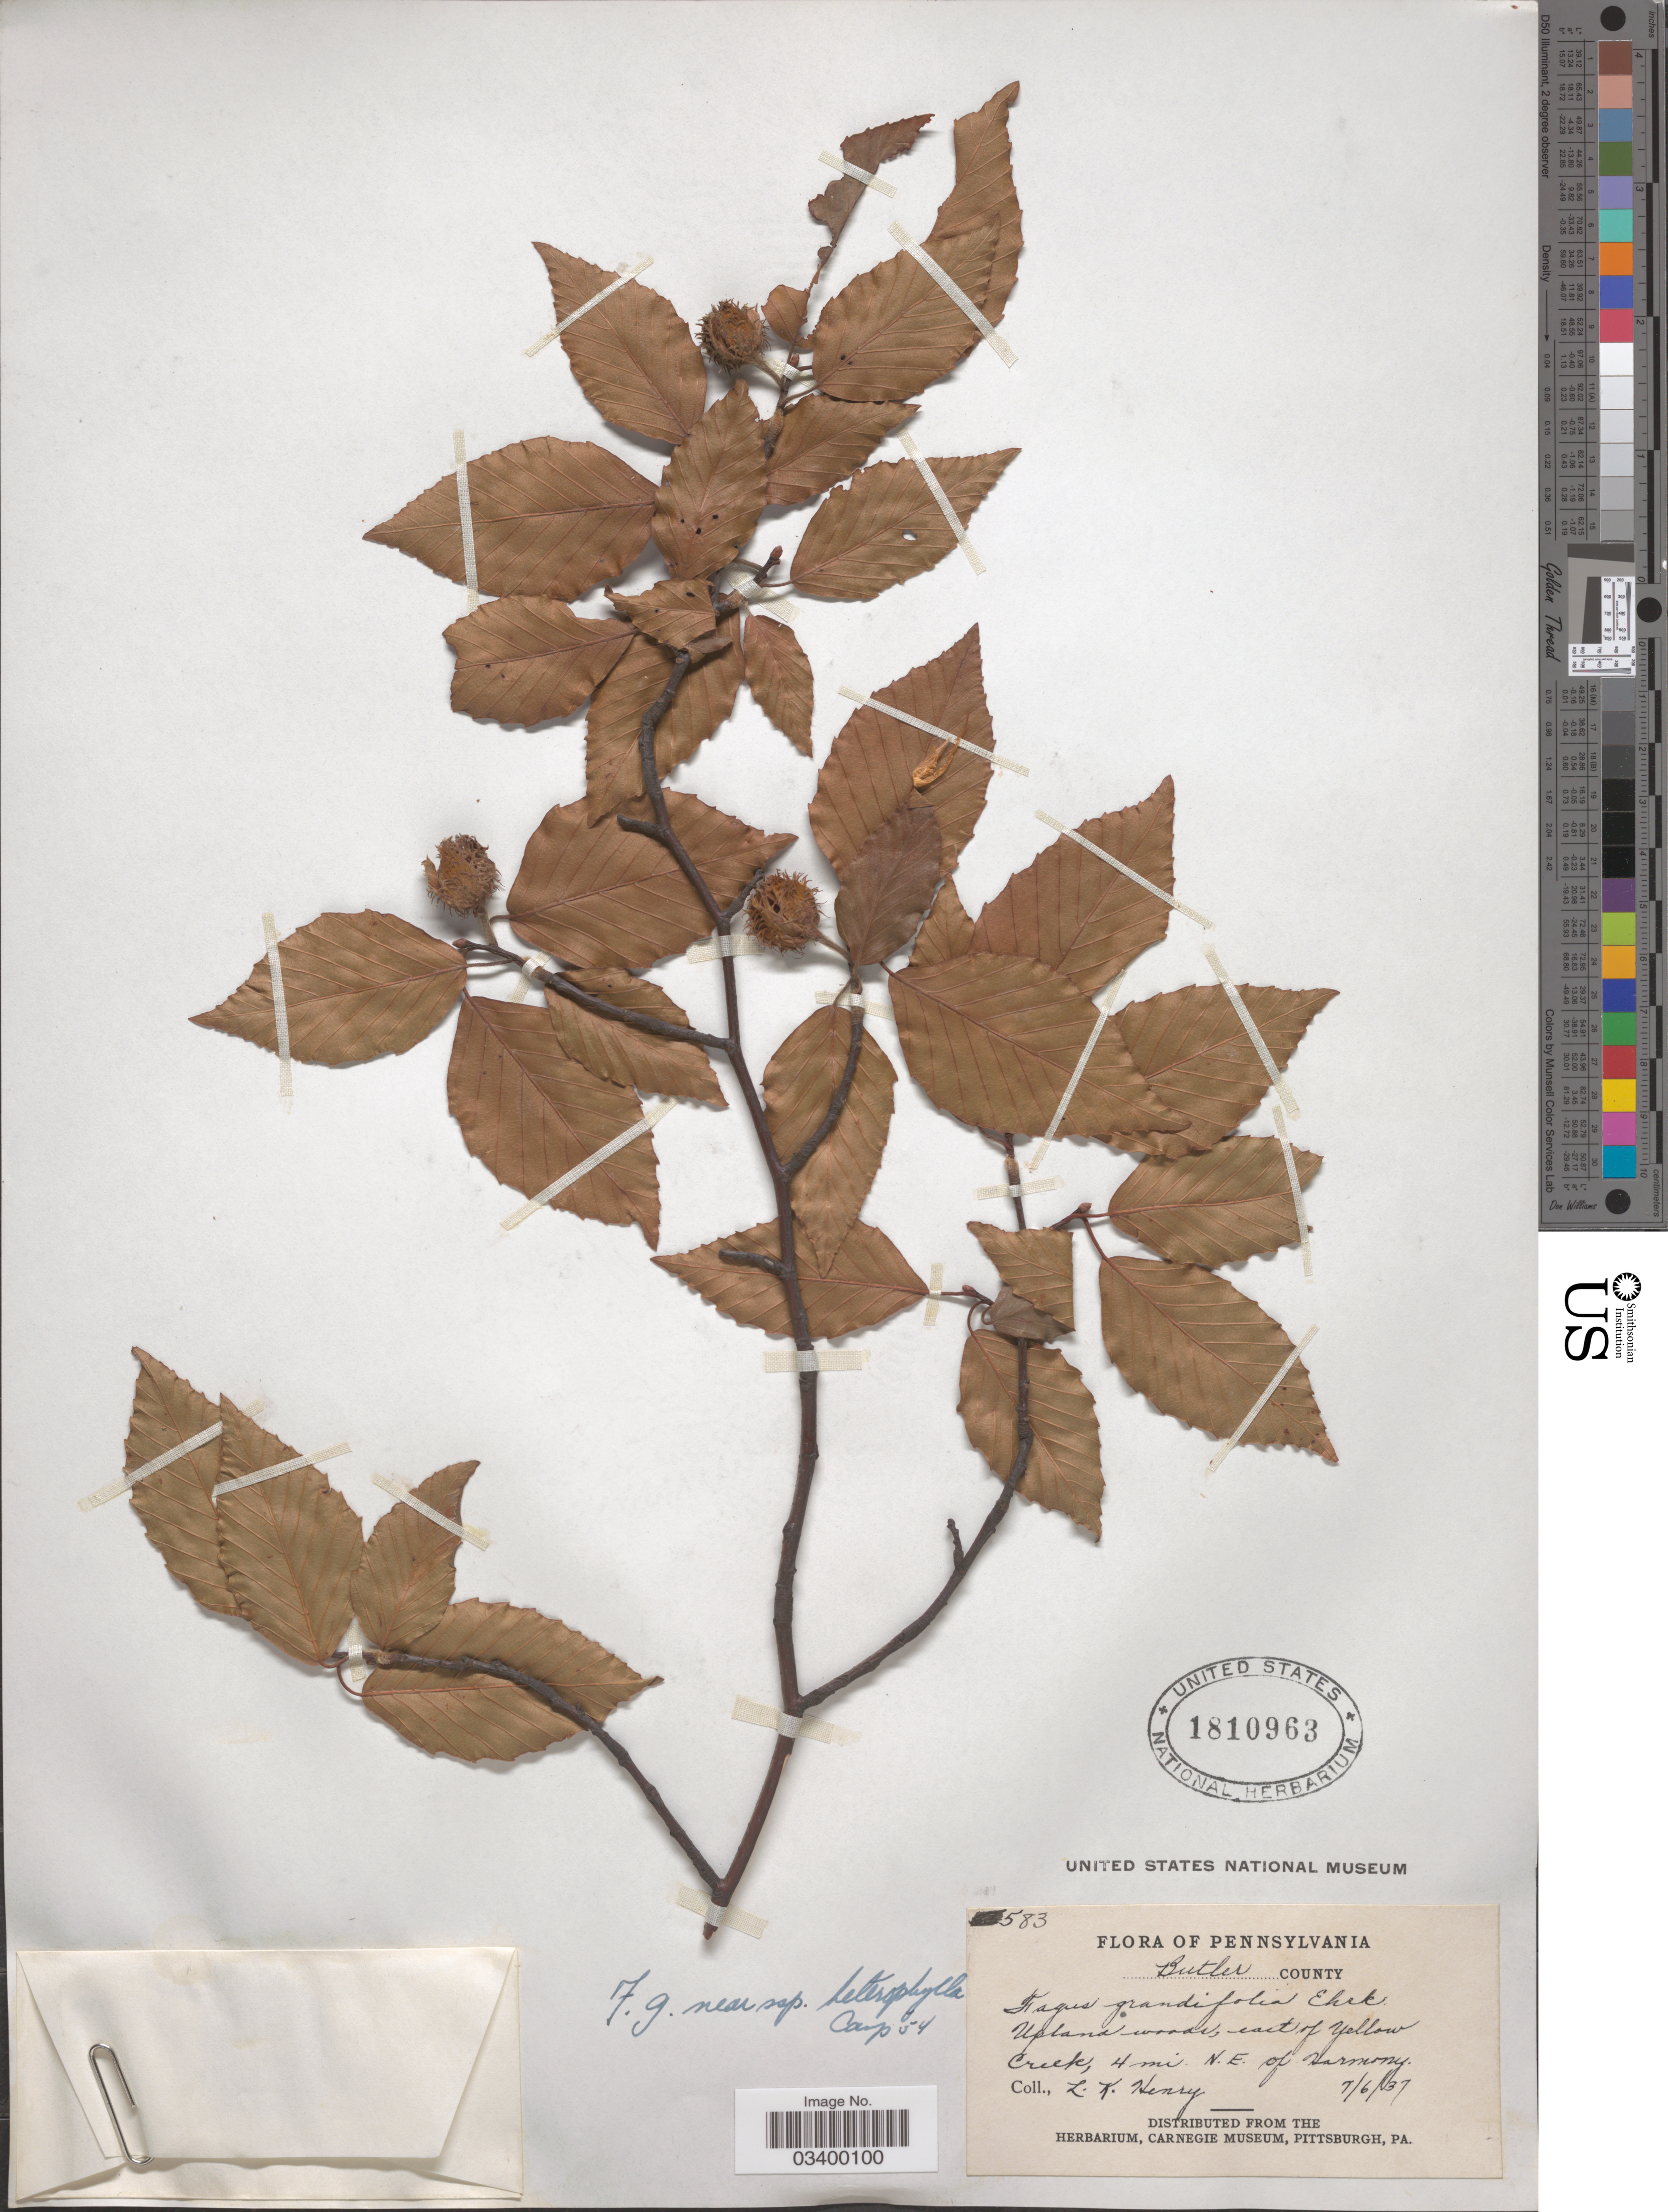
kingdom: Plantae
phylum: Tracheophyta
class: Magnoliopsida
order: Fagales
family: Fagaceae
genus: Fagus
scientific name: Fagus grandifolia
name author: Ehrh.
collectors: L. K. Henry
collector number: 583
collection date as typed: Transcribed d/m/y: 6/7/37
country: United States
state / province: Pennsylvania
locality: Butler County. East of Yellow Creek, 4 mi. N.E. of Harmony.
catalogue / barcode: US 1810963